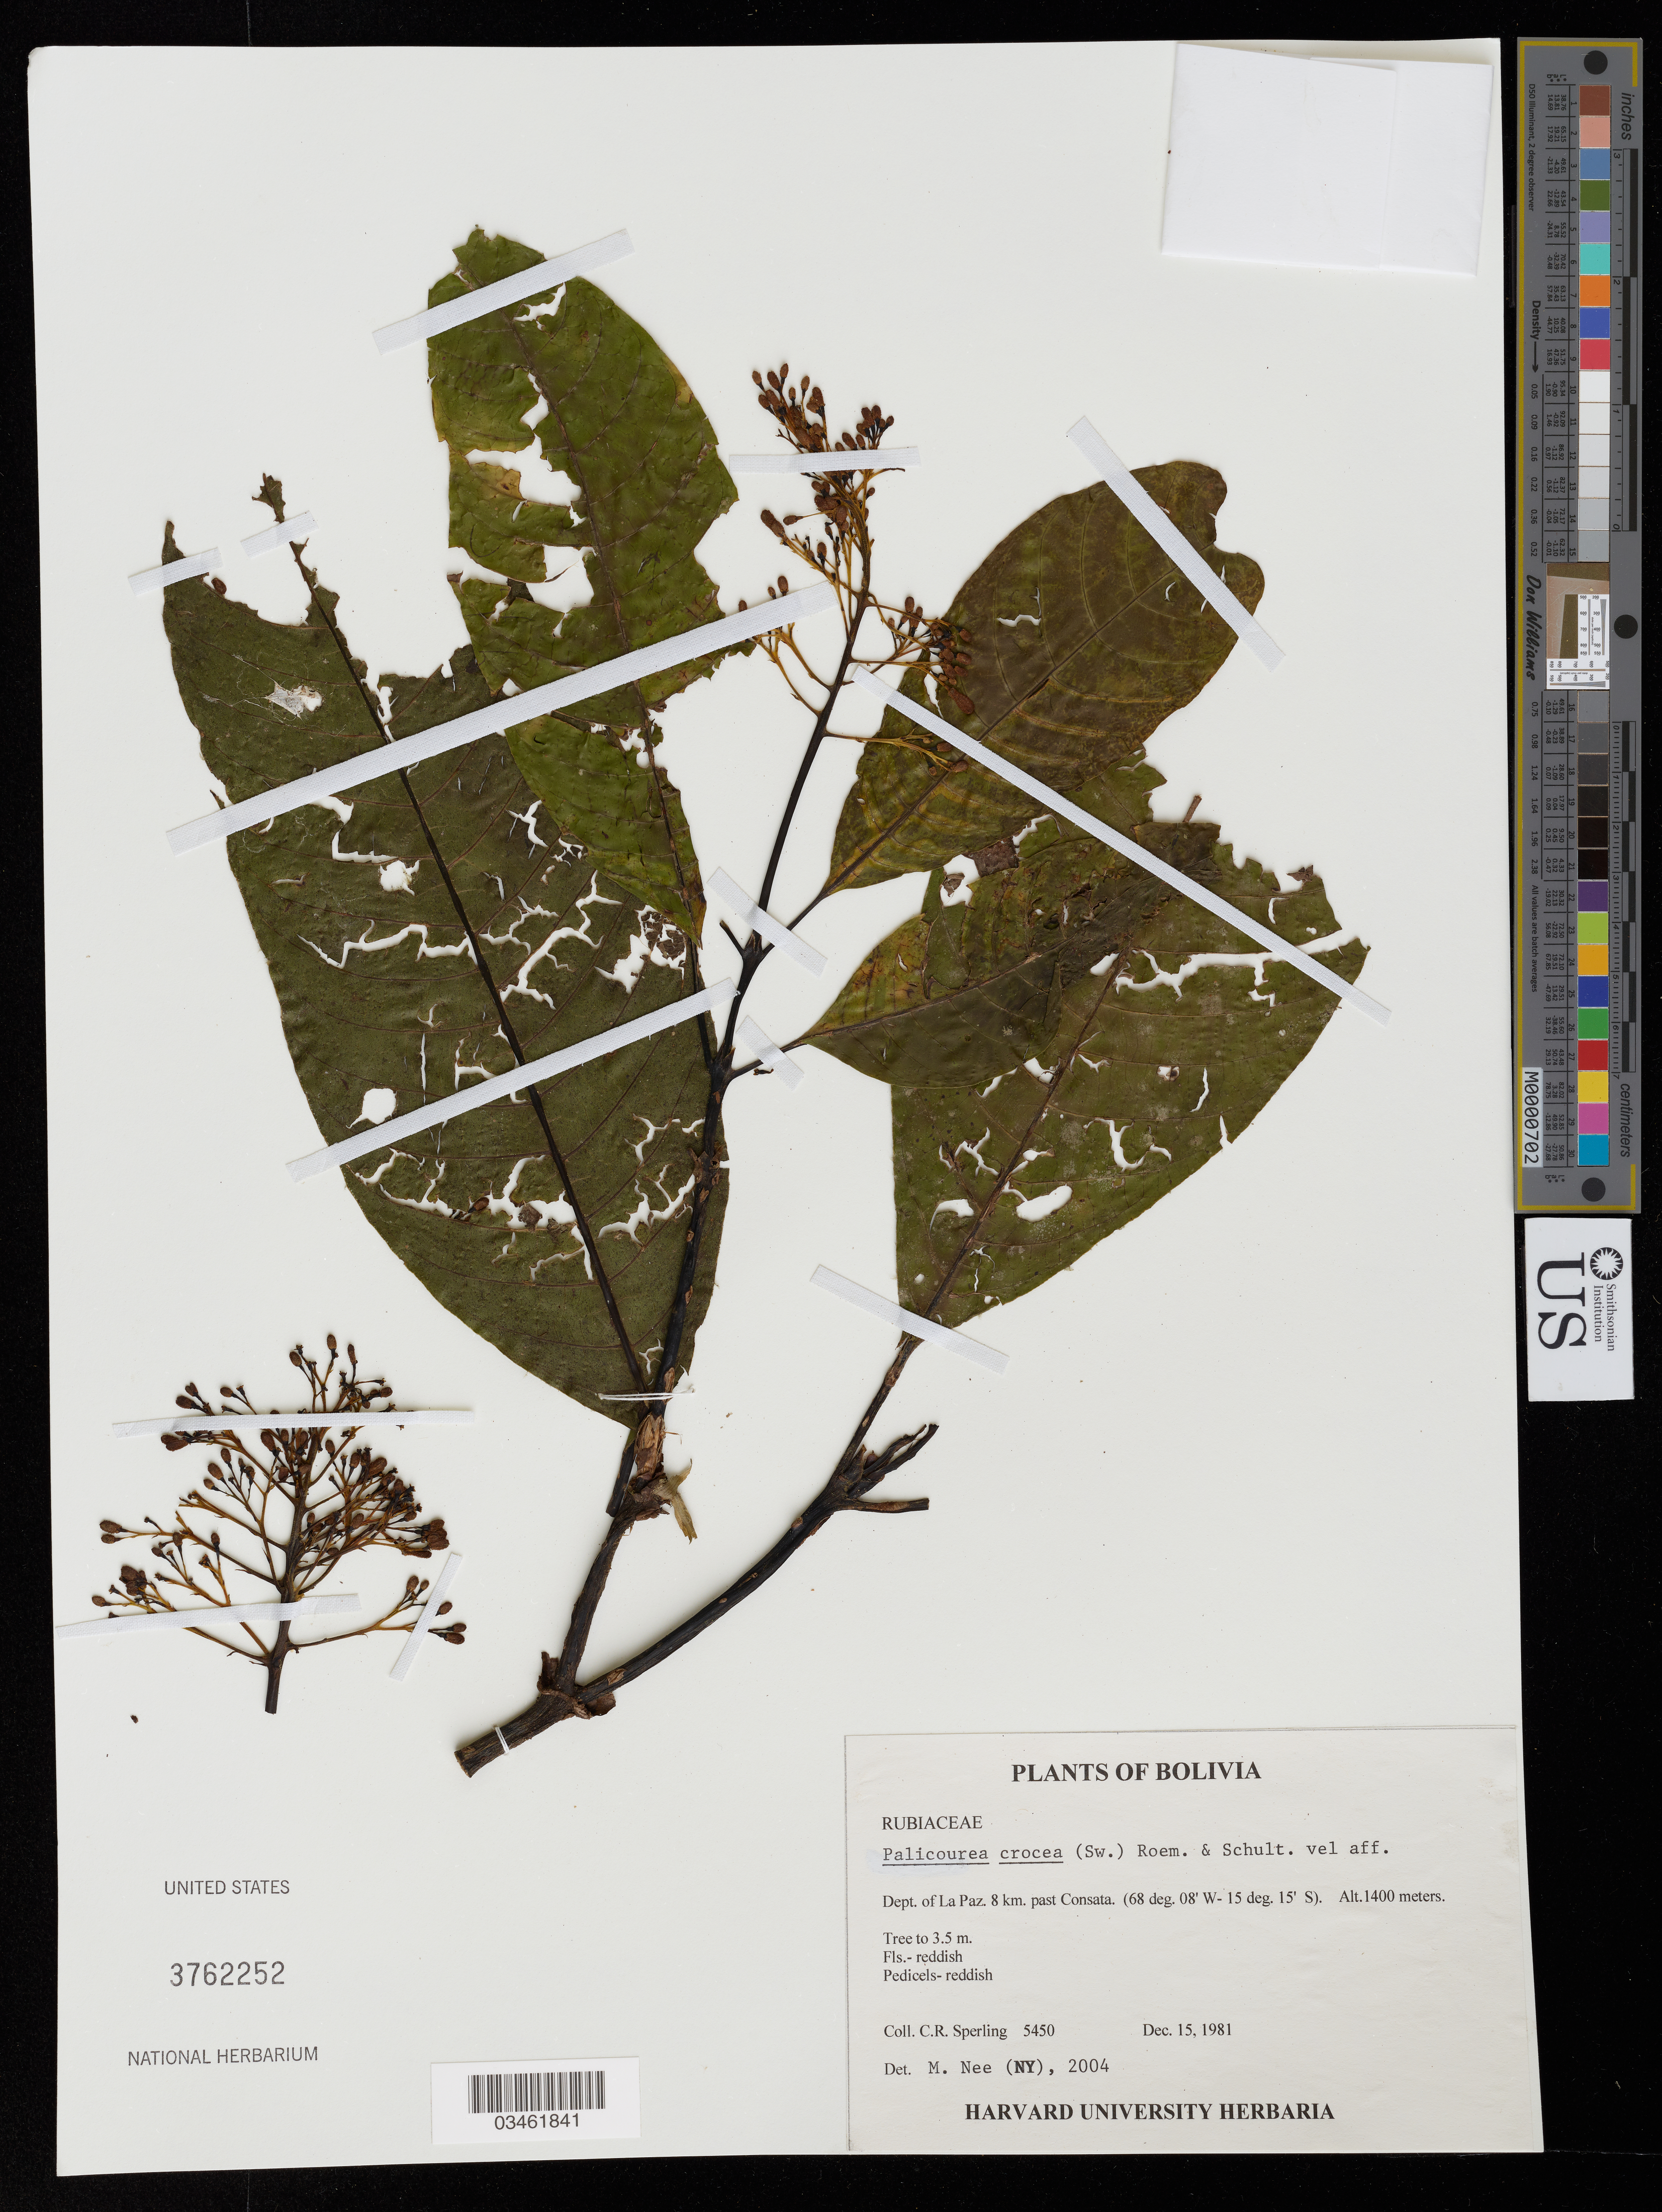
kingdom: Plantae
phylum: Tracheophyta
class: Magnoliopsida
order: Gentianales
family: Rubiaceae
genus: Palicourea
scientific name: Palicourea crocea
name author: (Sw.) Schult.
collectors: C. R. Sperling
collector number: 5450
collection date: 1981-12-15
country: Bolivia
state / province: La Paz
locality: Dept. of La Paz. 8 km. east past Consata.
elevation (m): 1400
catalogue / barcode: US 3762252